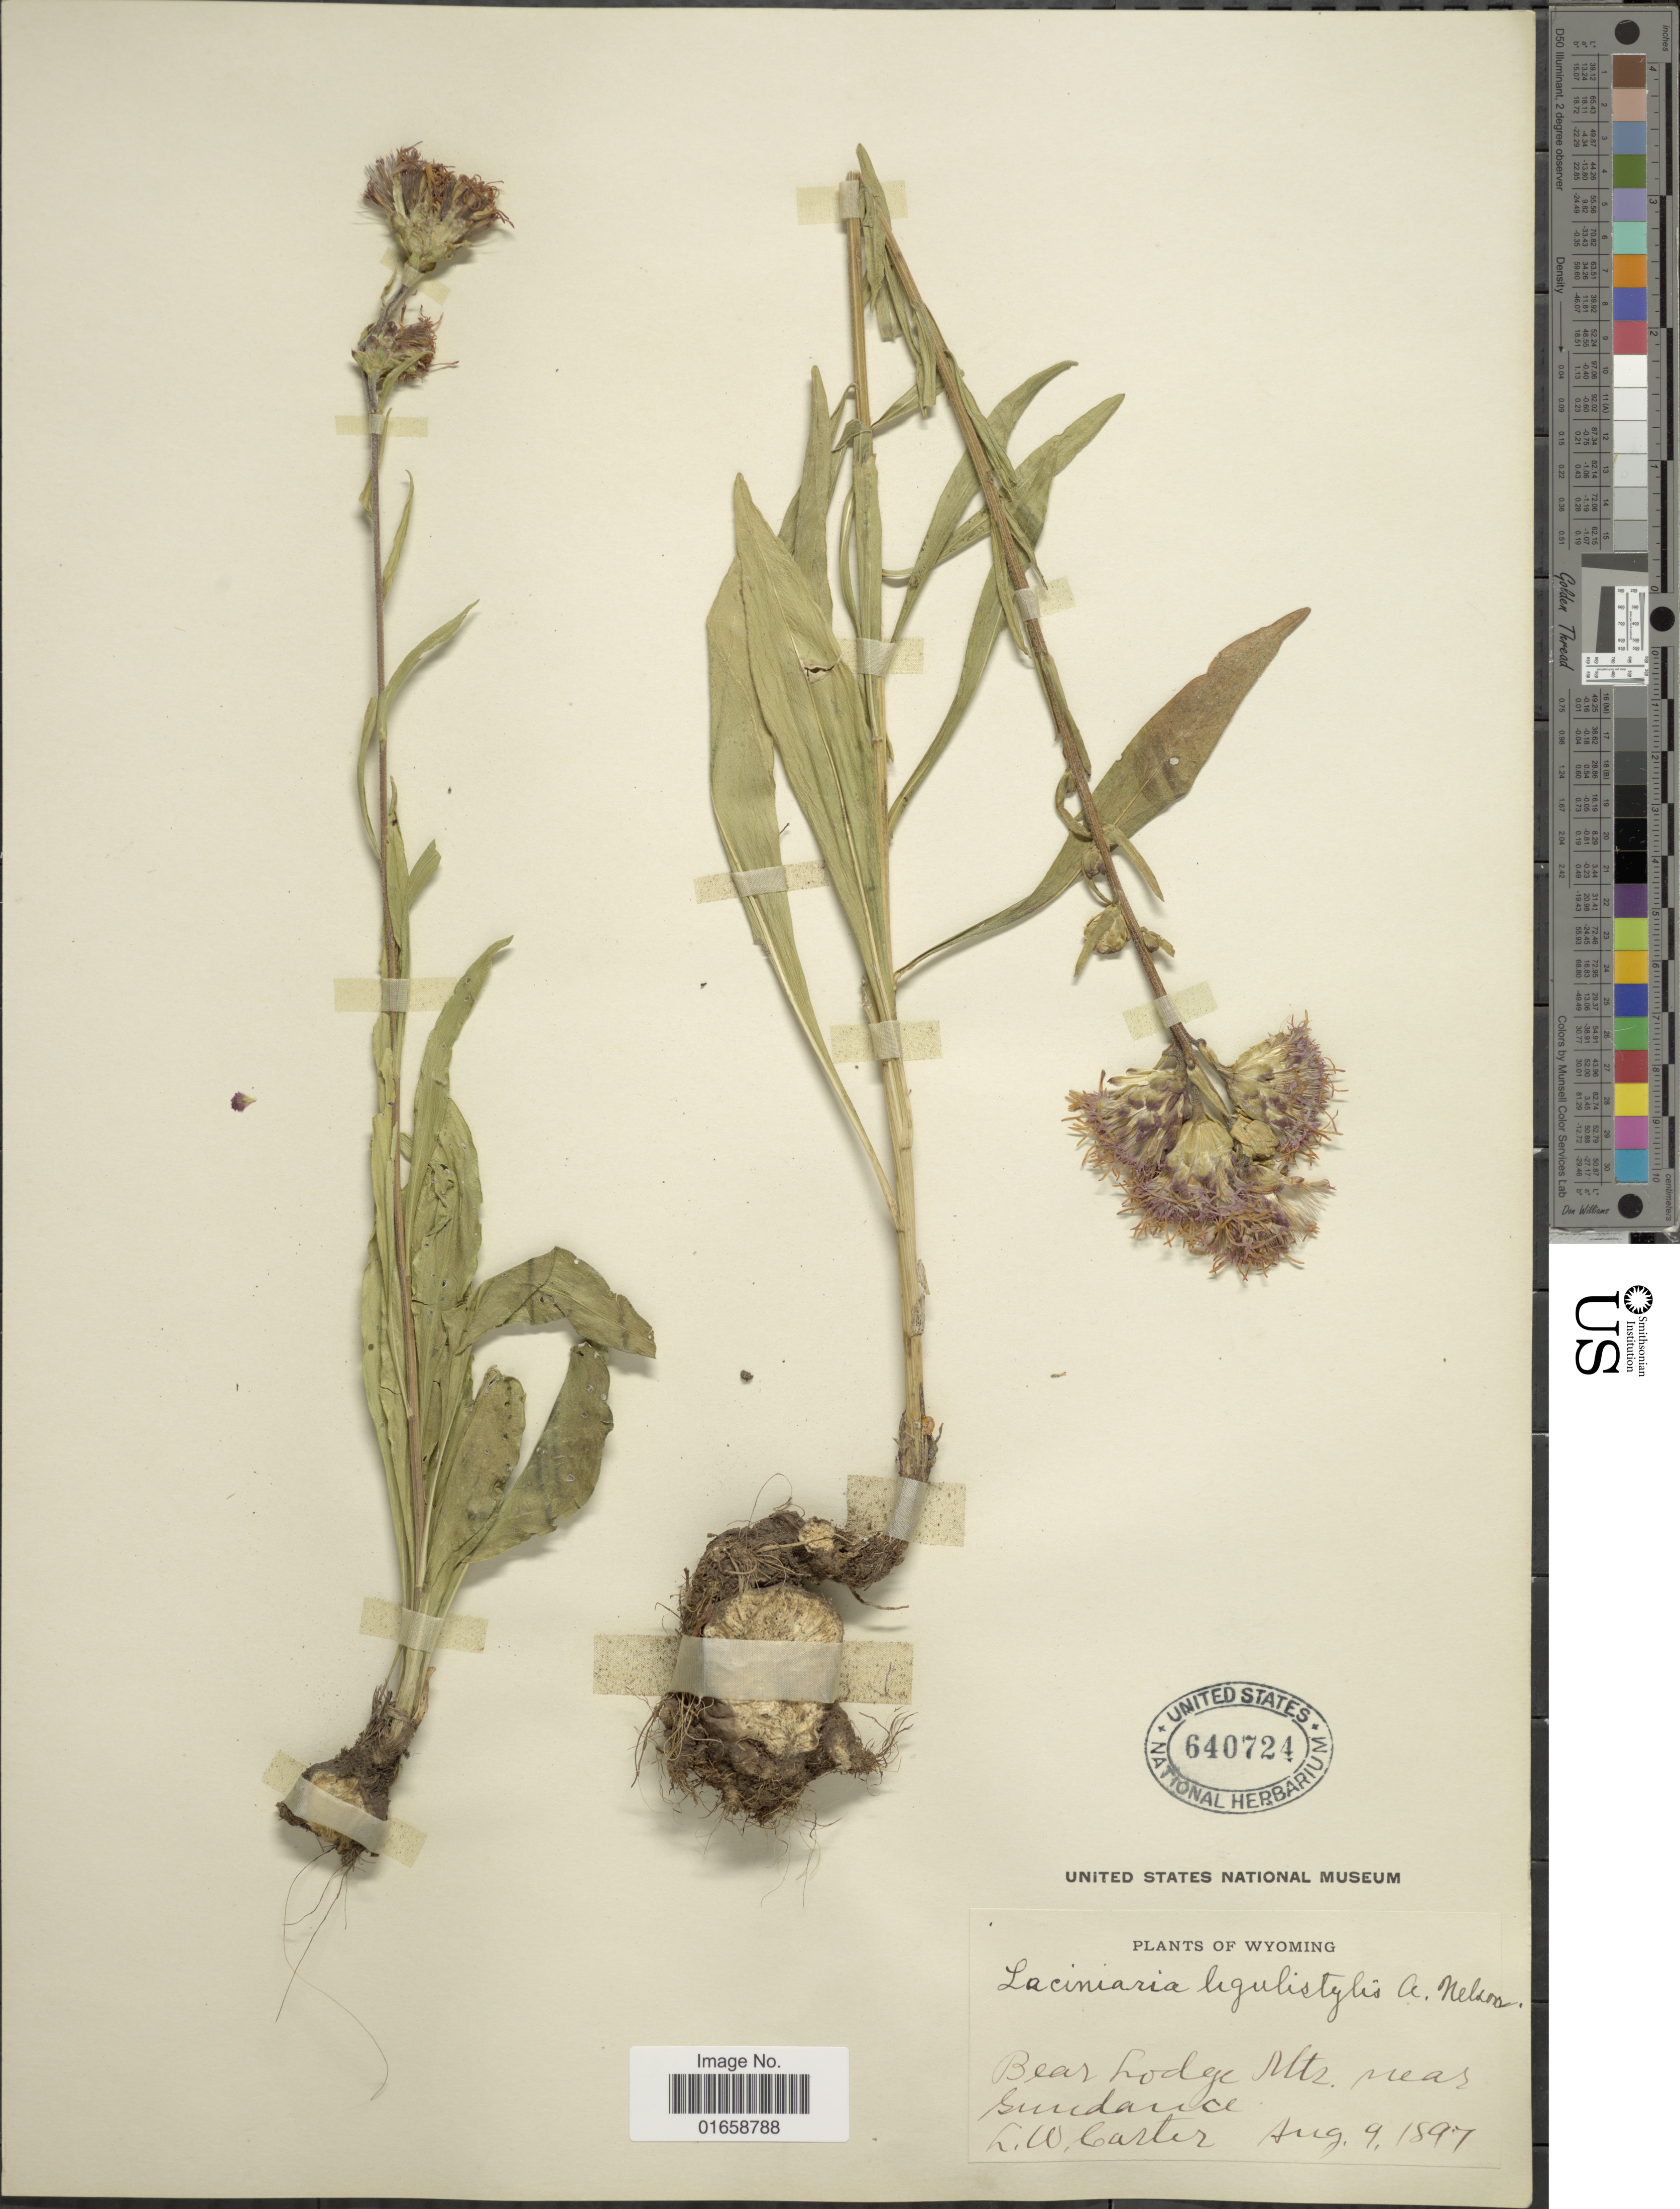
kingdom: Plantae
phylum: Tracheophyta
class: Magnoliopsida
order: Asterales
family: Asteraceae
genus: Liatris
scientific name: Liatris ligulistylis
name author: (A. Nelson) K. Schum.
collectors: L. W. Carter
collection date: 1897-08-09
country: United States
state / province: Wyoming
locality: Bear Lodge Mts. near Sundance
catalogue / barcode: US 640724